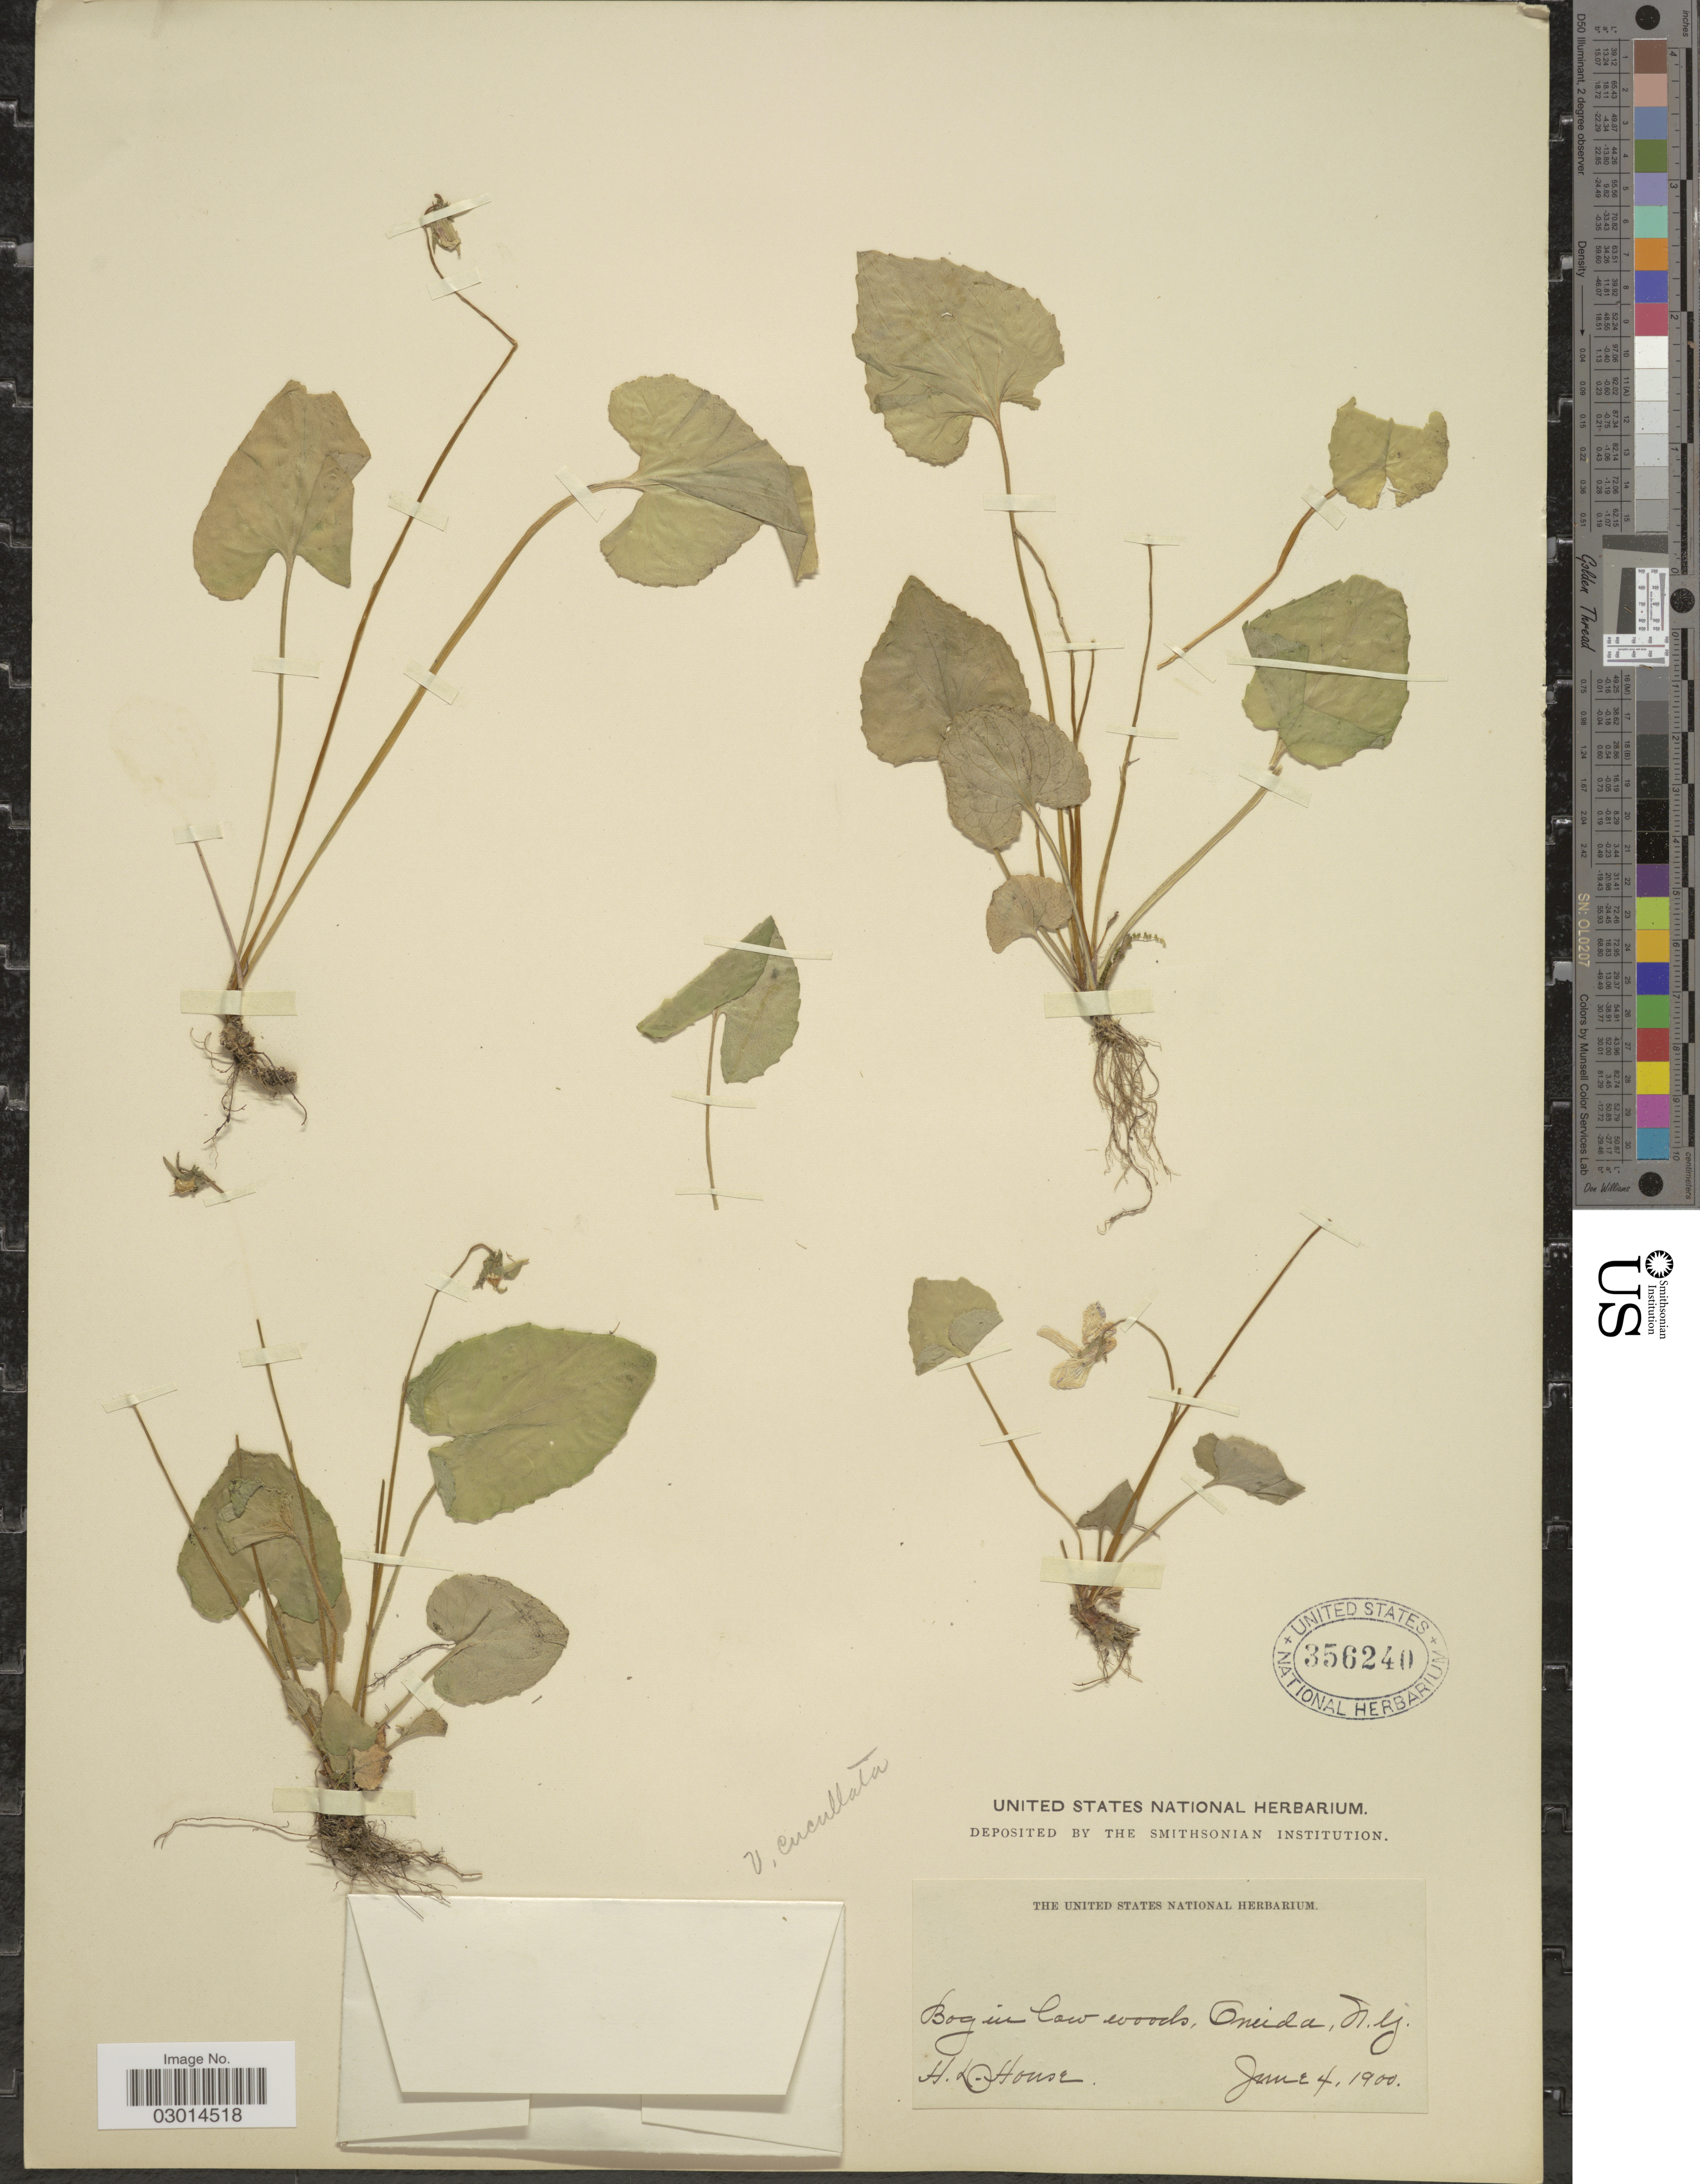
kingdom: Plantae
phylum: Tracheophyta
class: Magnoliopsida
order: Malpighiales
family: Violaceae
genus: Viola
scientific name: Viola cucullata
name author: Aiton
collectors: H. D. House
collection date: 1900-06-04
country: United States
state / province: New York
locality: Bog in Cow woods, Oneida.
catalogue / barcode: US 356240